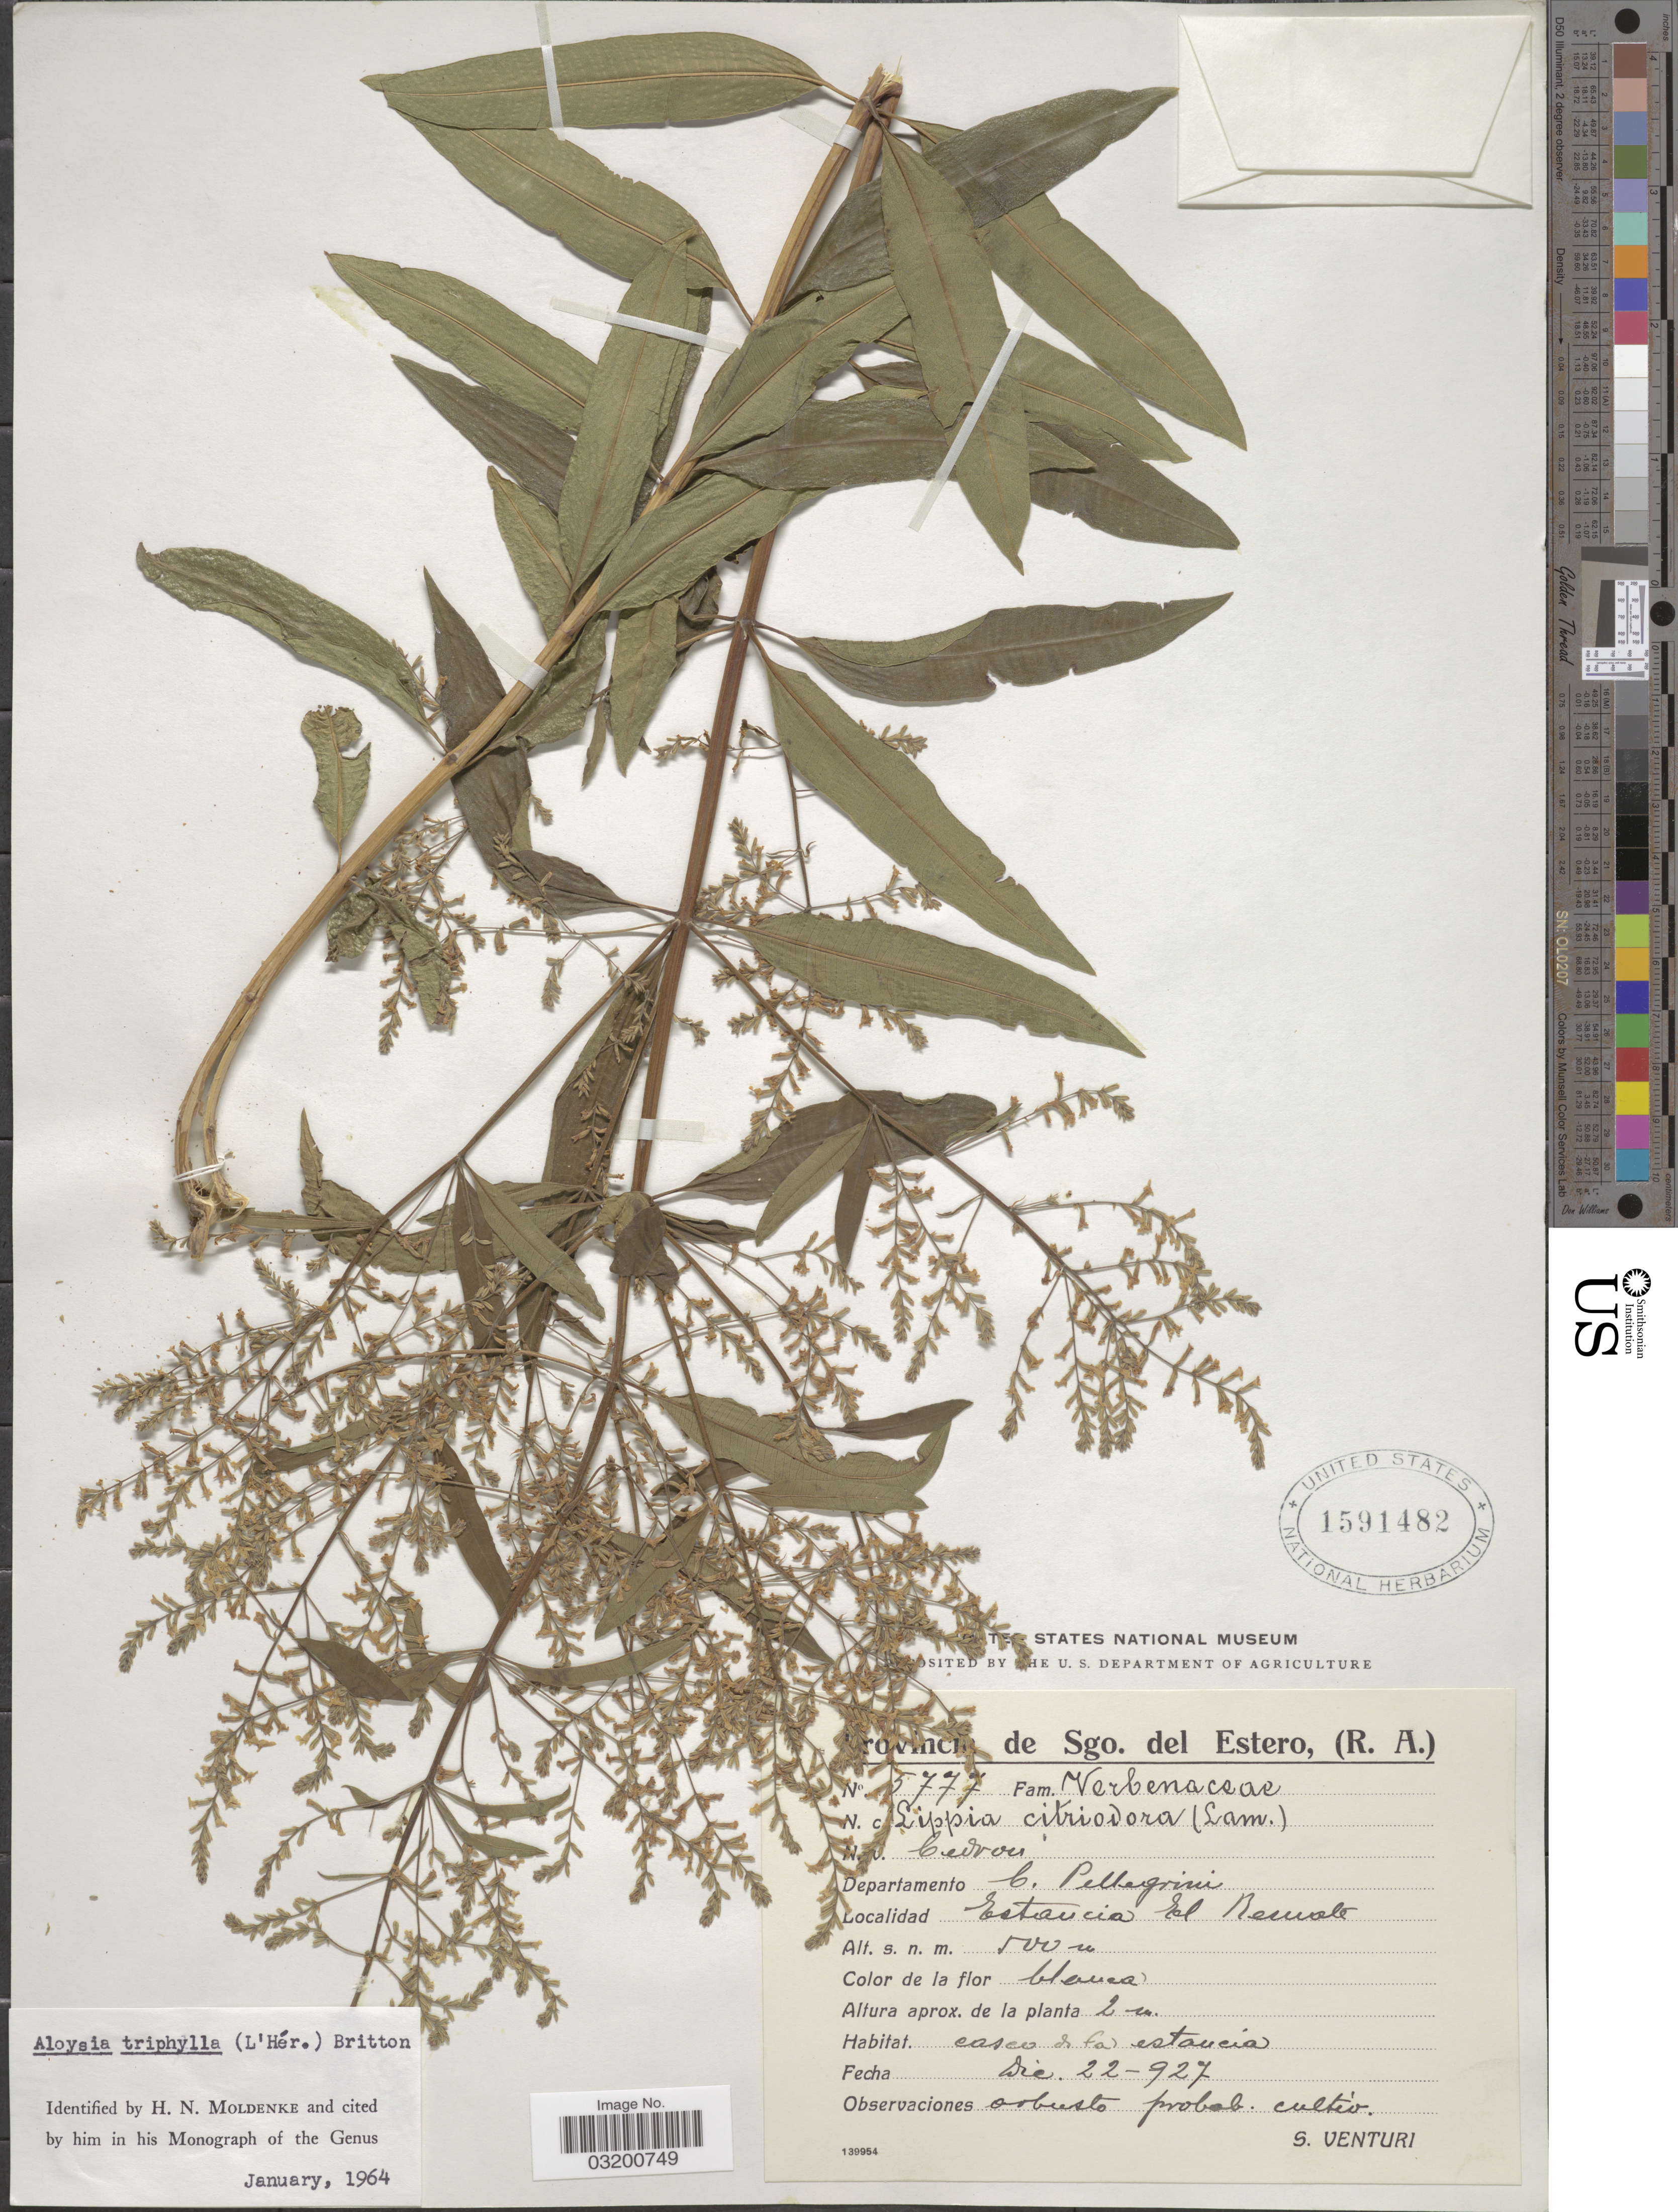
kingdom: Plantae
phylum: Tracheophyta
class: Magnoliopsida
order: Lamiales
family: Verbenaceae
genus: Aloysia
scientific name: Aloysia citrodora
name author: Paláu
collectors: S. Venturi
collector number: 5777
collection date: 1927-12-22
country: Argentina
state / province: Santiago del Estero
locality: Departamento C. Pellegrini. Estancia El Remate, casco de la estancio.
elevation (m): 500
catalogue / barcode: US 1591482